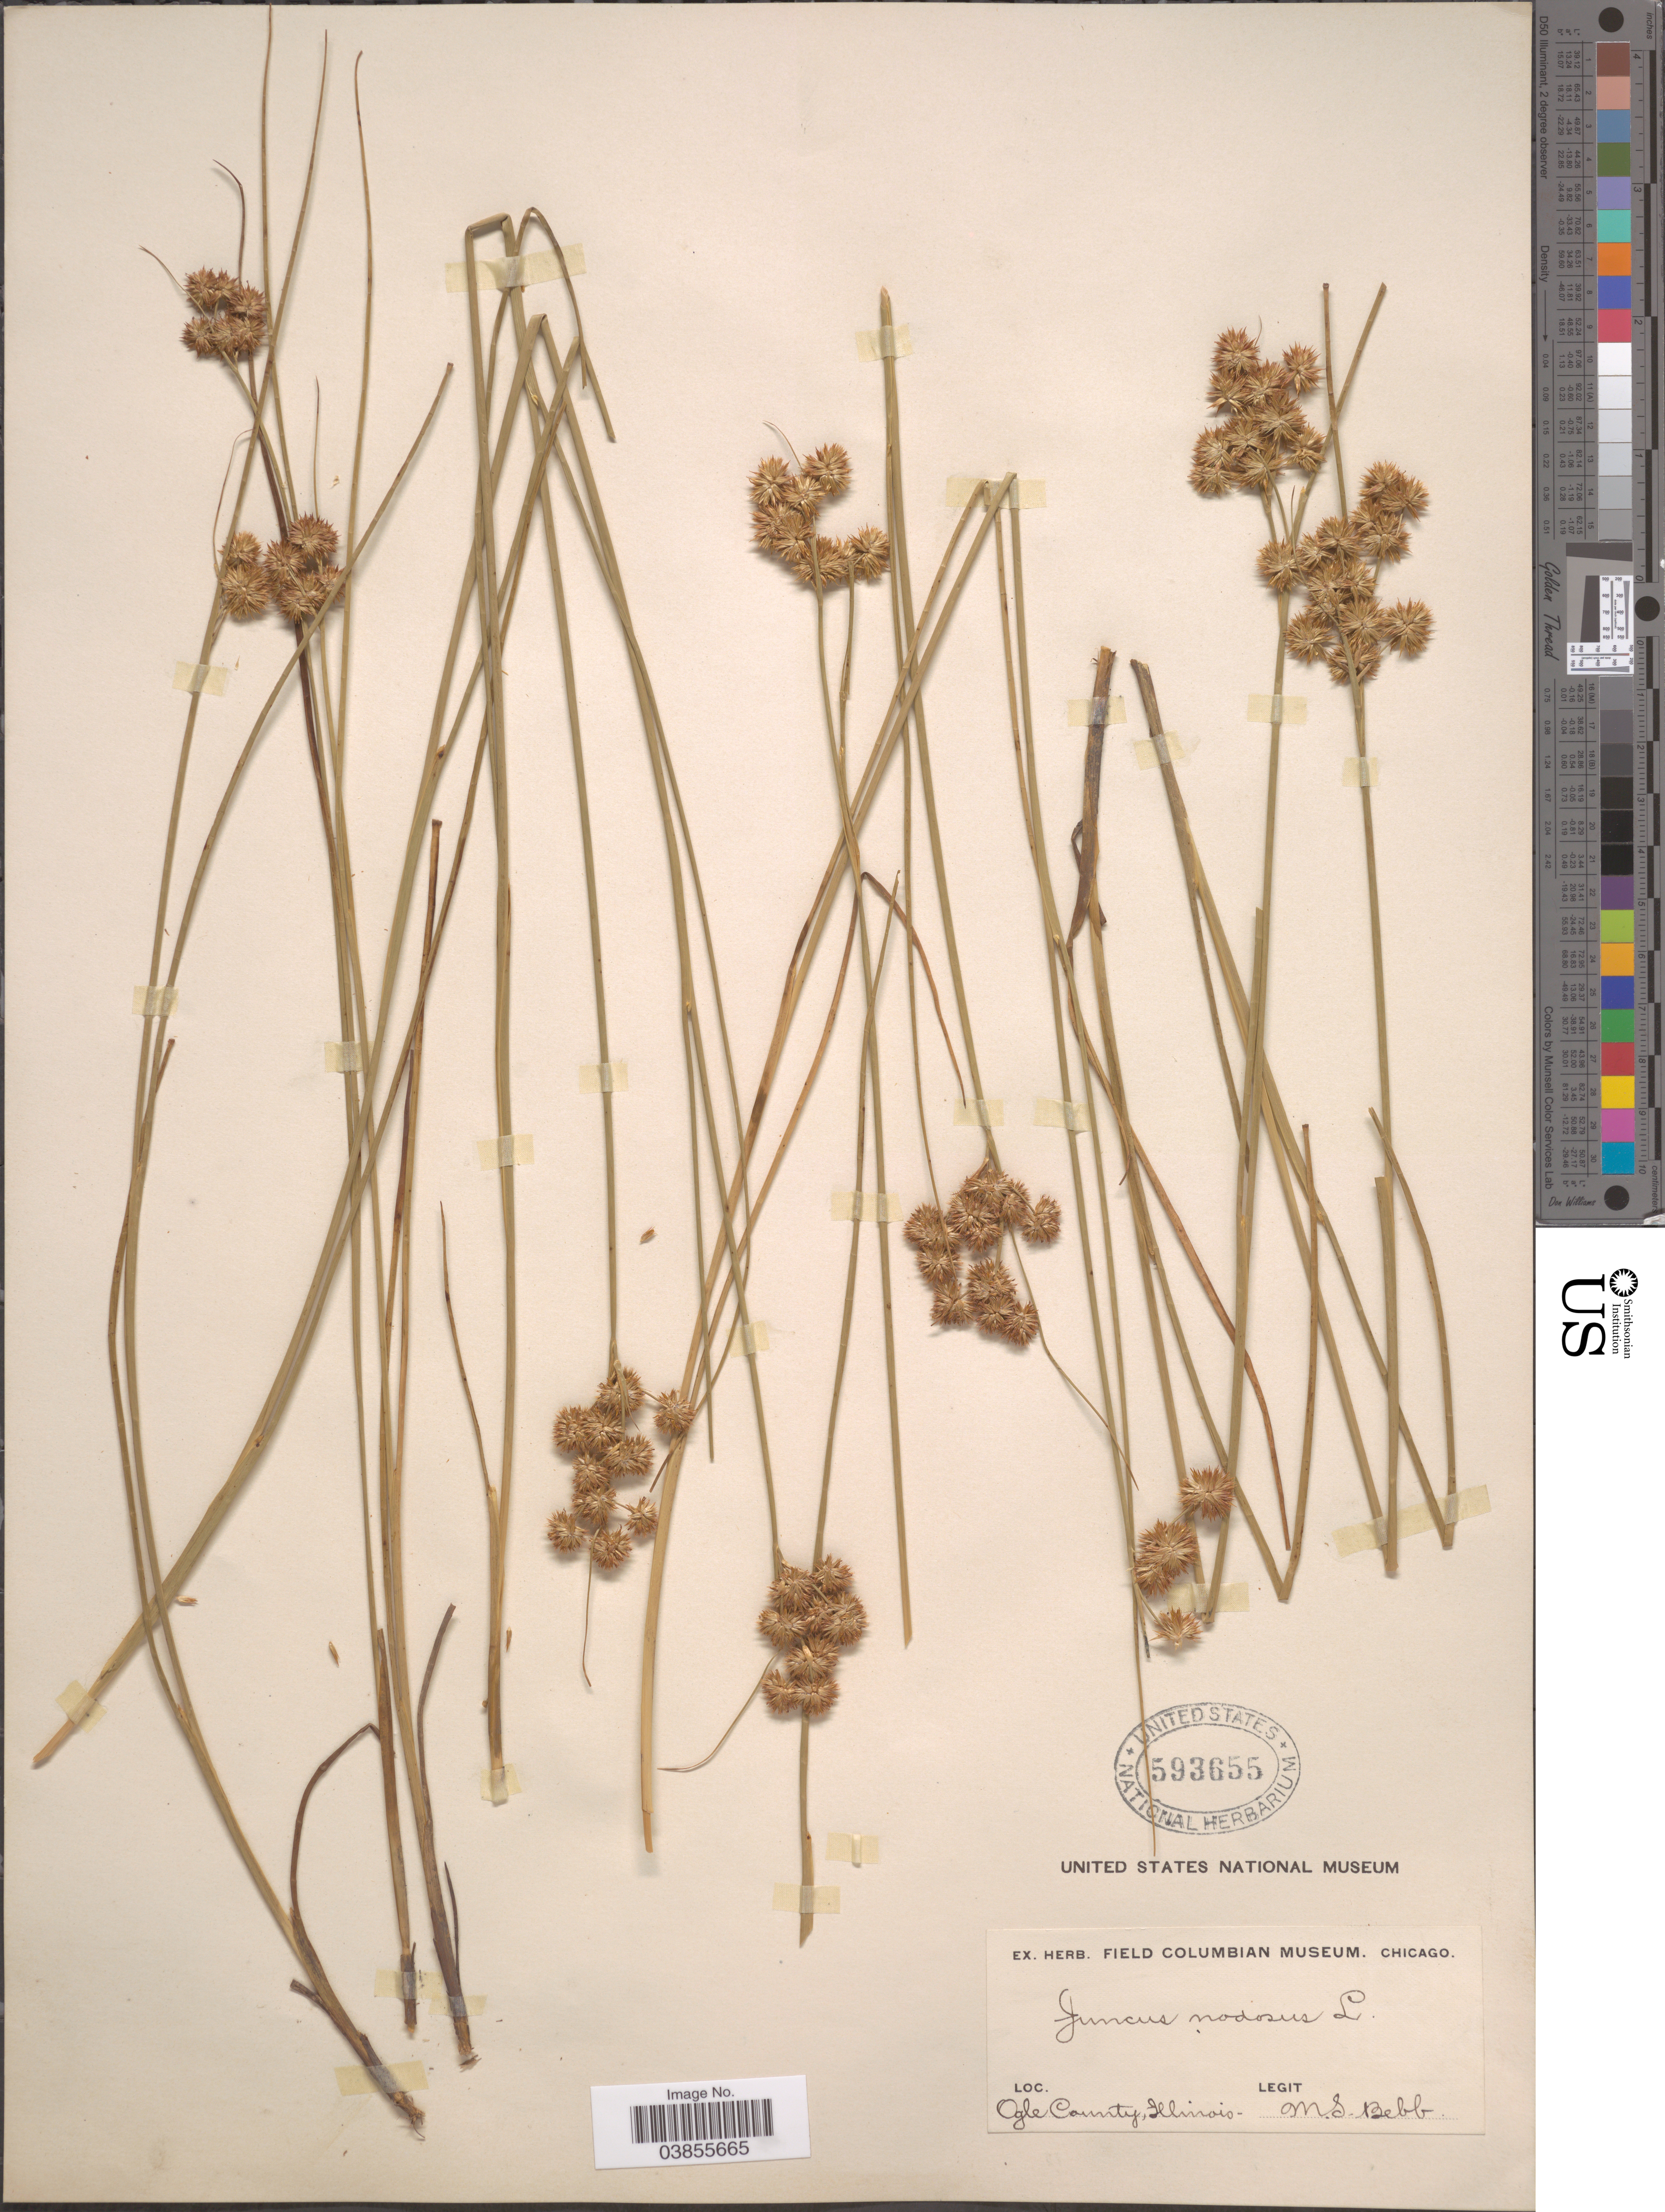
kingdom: Plantae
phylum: Tracheophyta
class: Liliopsida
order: Poales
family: Juncaceae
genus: Juncus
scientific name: Juncus nodosus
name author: L.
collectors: M. Bebb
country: United States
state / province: Illinois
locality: Ogle County.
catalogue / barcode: US 593655